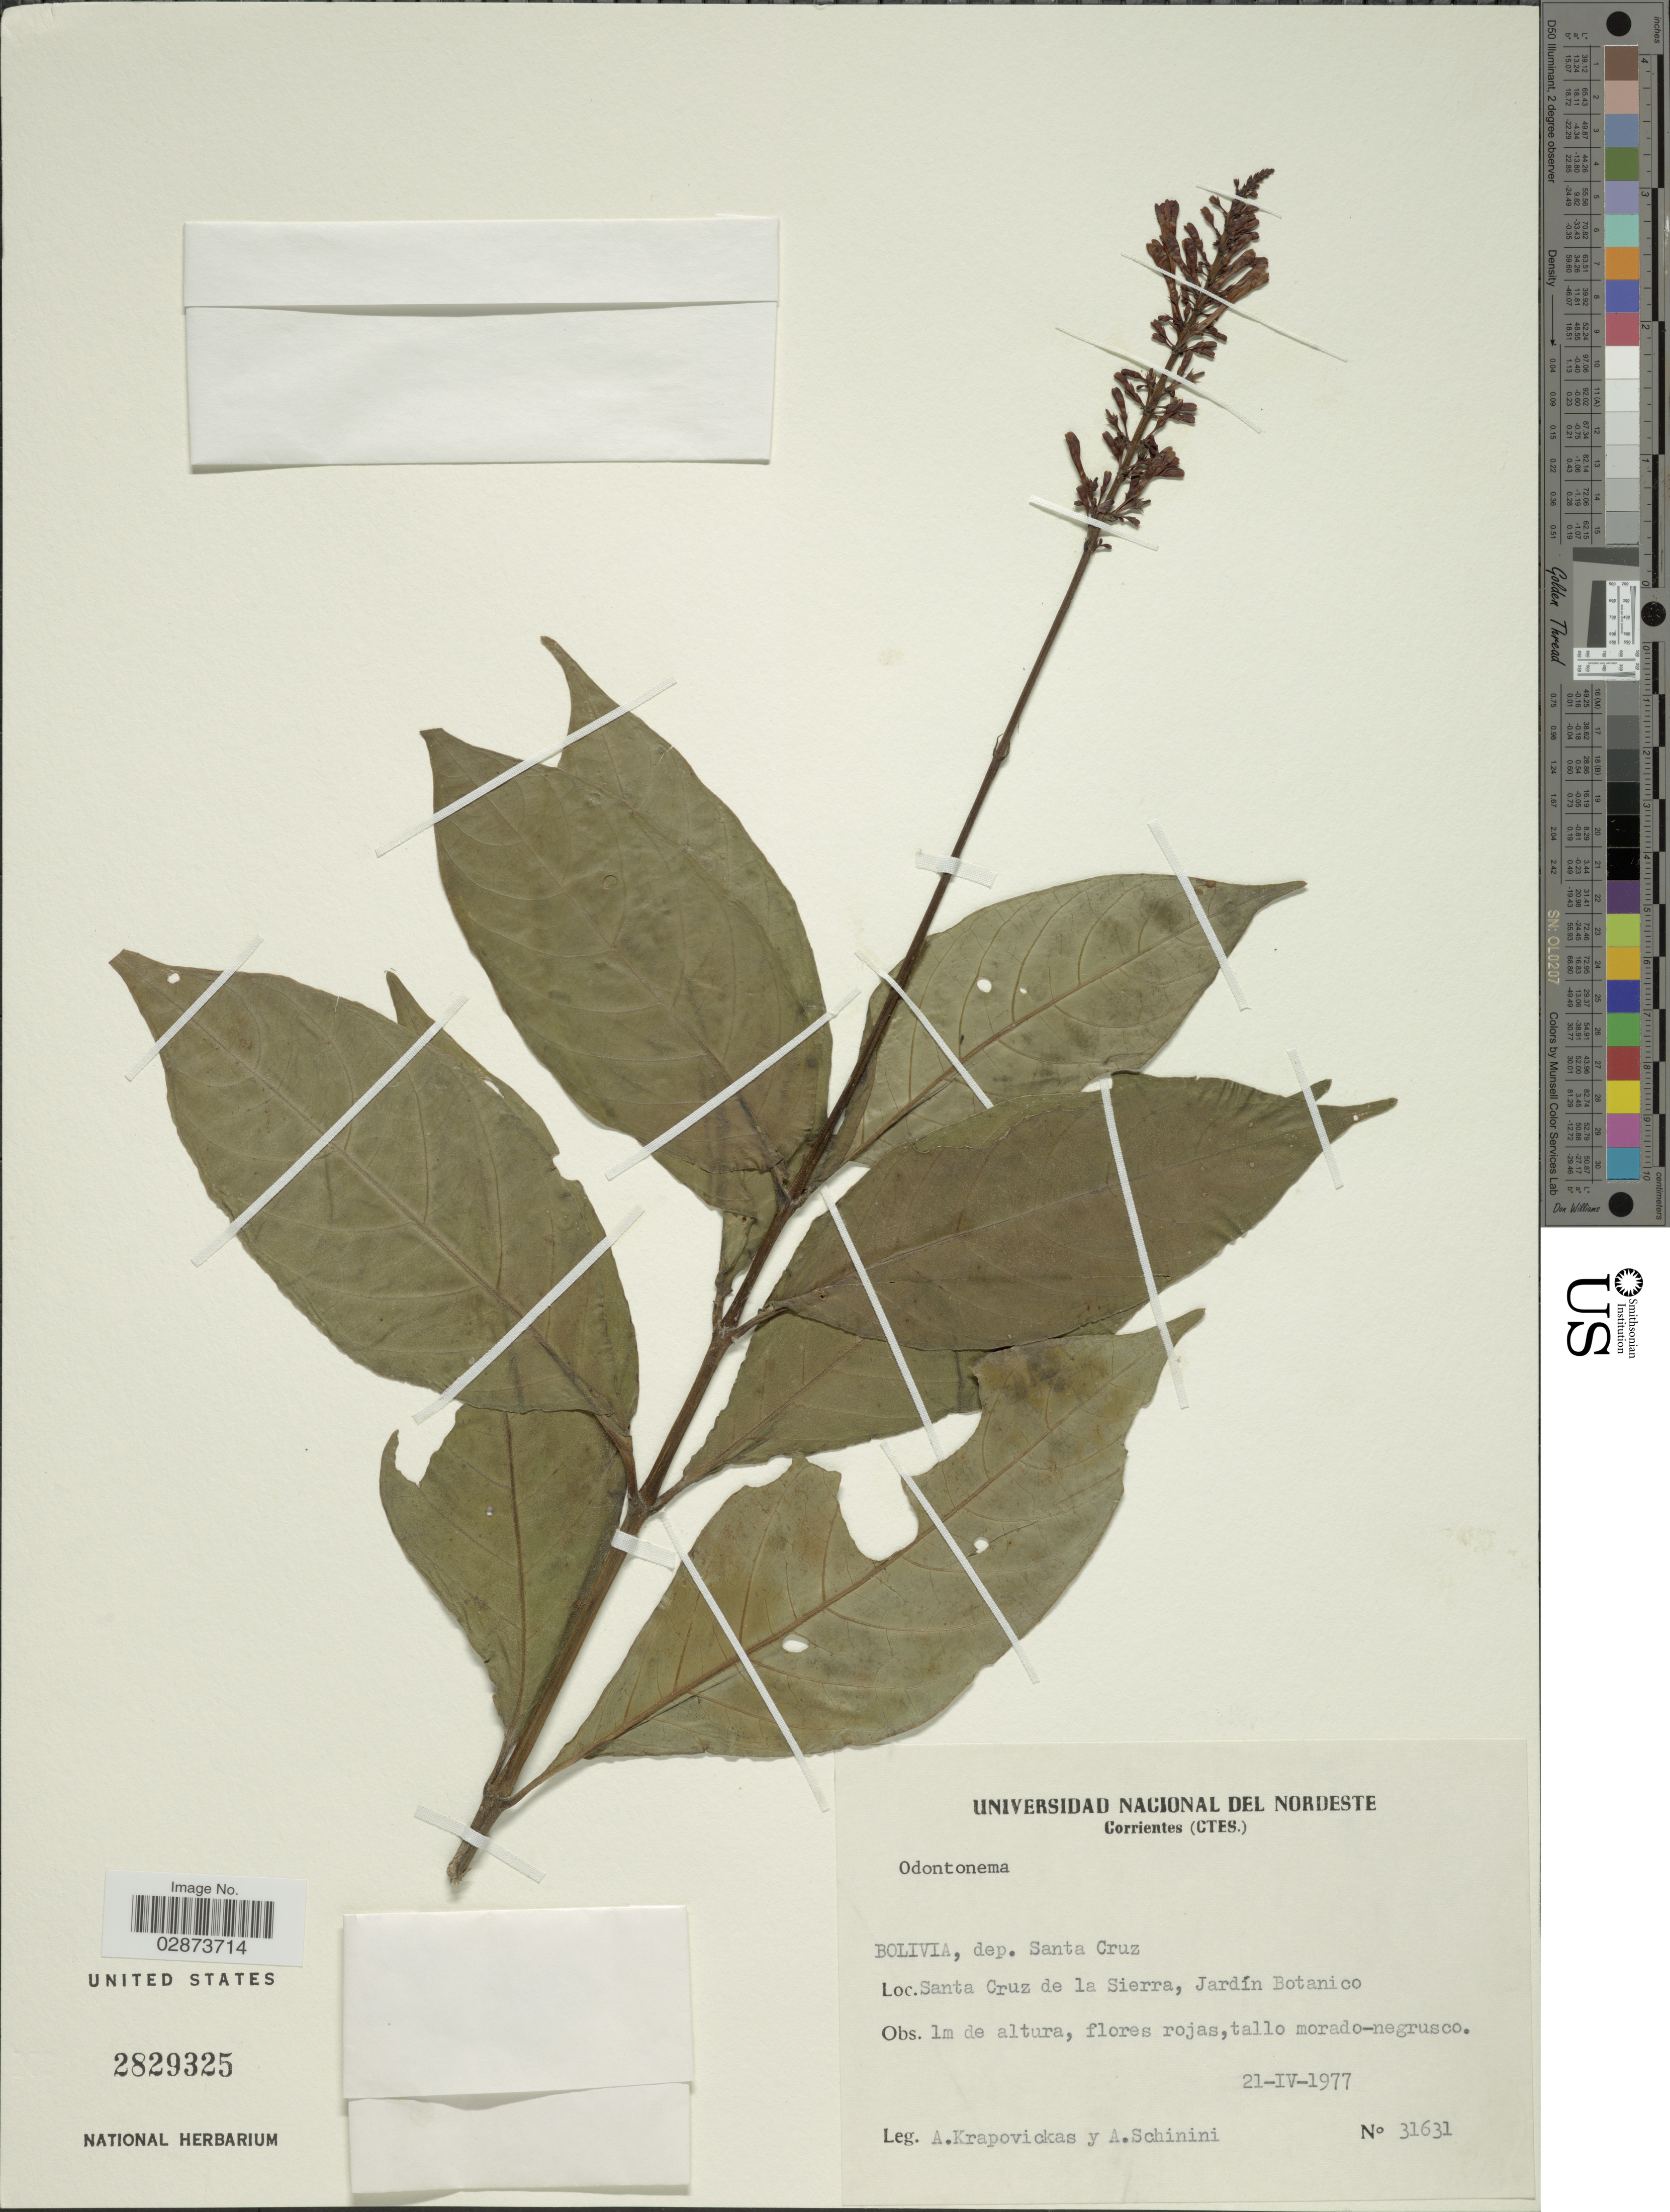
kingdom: Plantae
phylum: Tracheophyta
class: Magnoliopsida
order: Lamiales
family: Acanthaceae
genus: Odontonema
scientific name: Odontonema cuspidatum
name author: (Nees) Kuntze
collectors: A. Krapovickas & A. Schinini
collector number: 31631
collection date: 1977-04-21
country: Bolivia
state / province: Santa Cruz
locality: Dep. Santa Cruz. Santa Cruz de la Sierra, Jardín Botanico.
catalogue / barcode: US 2829325